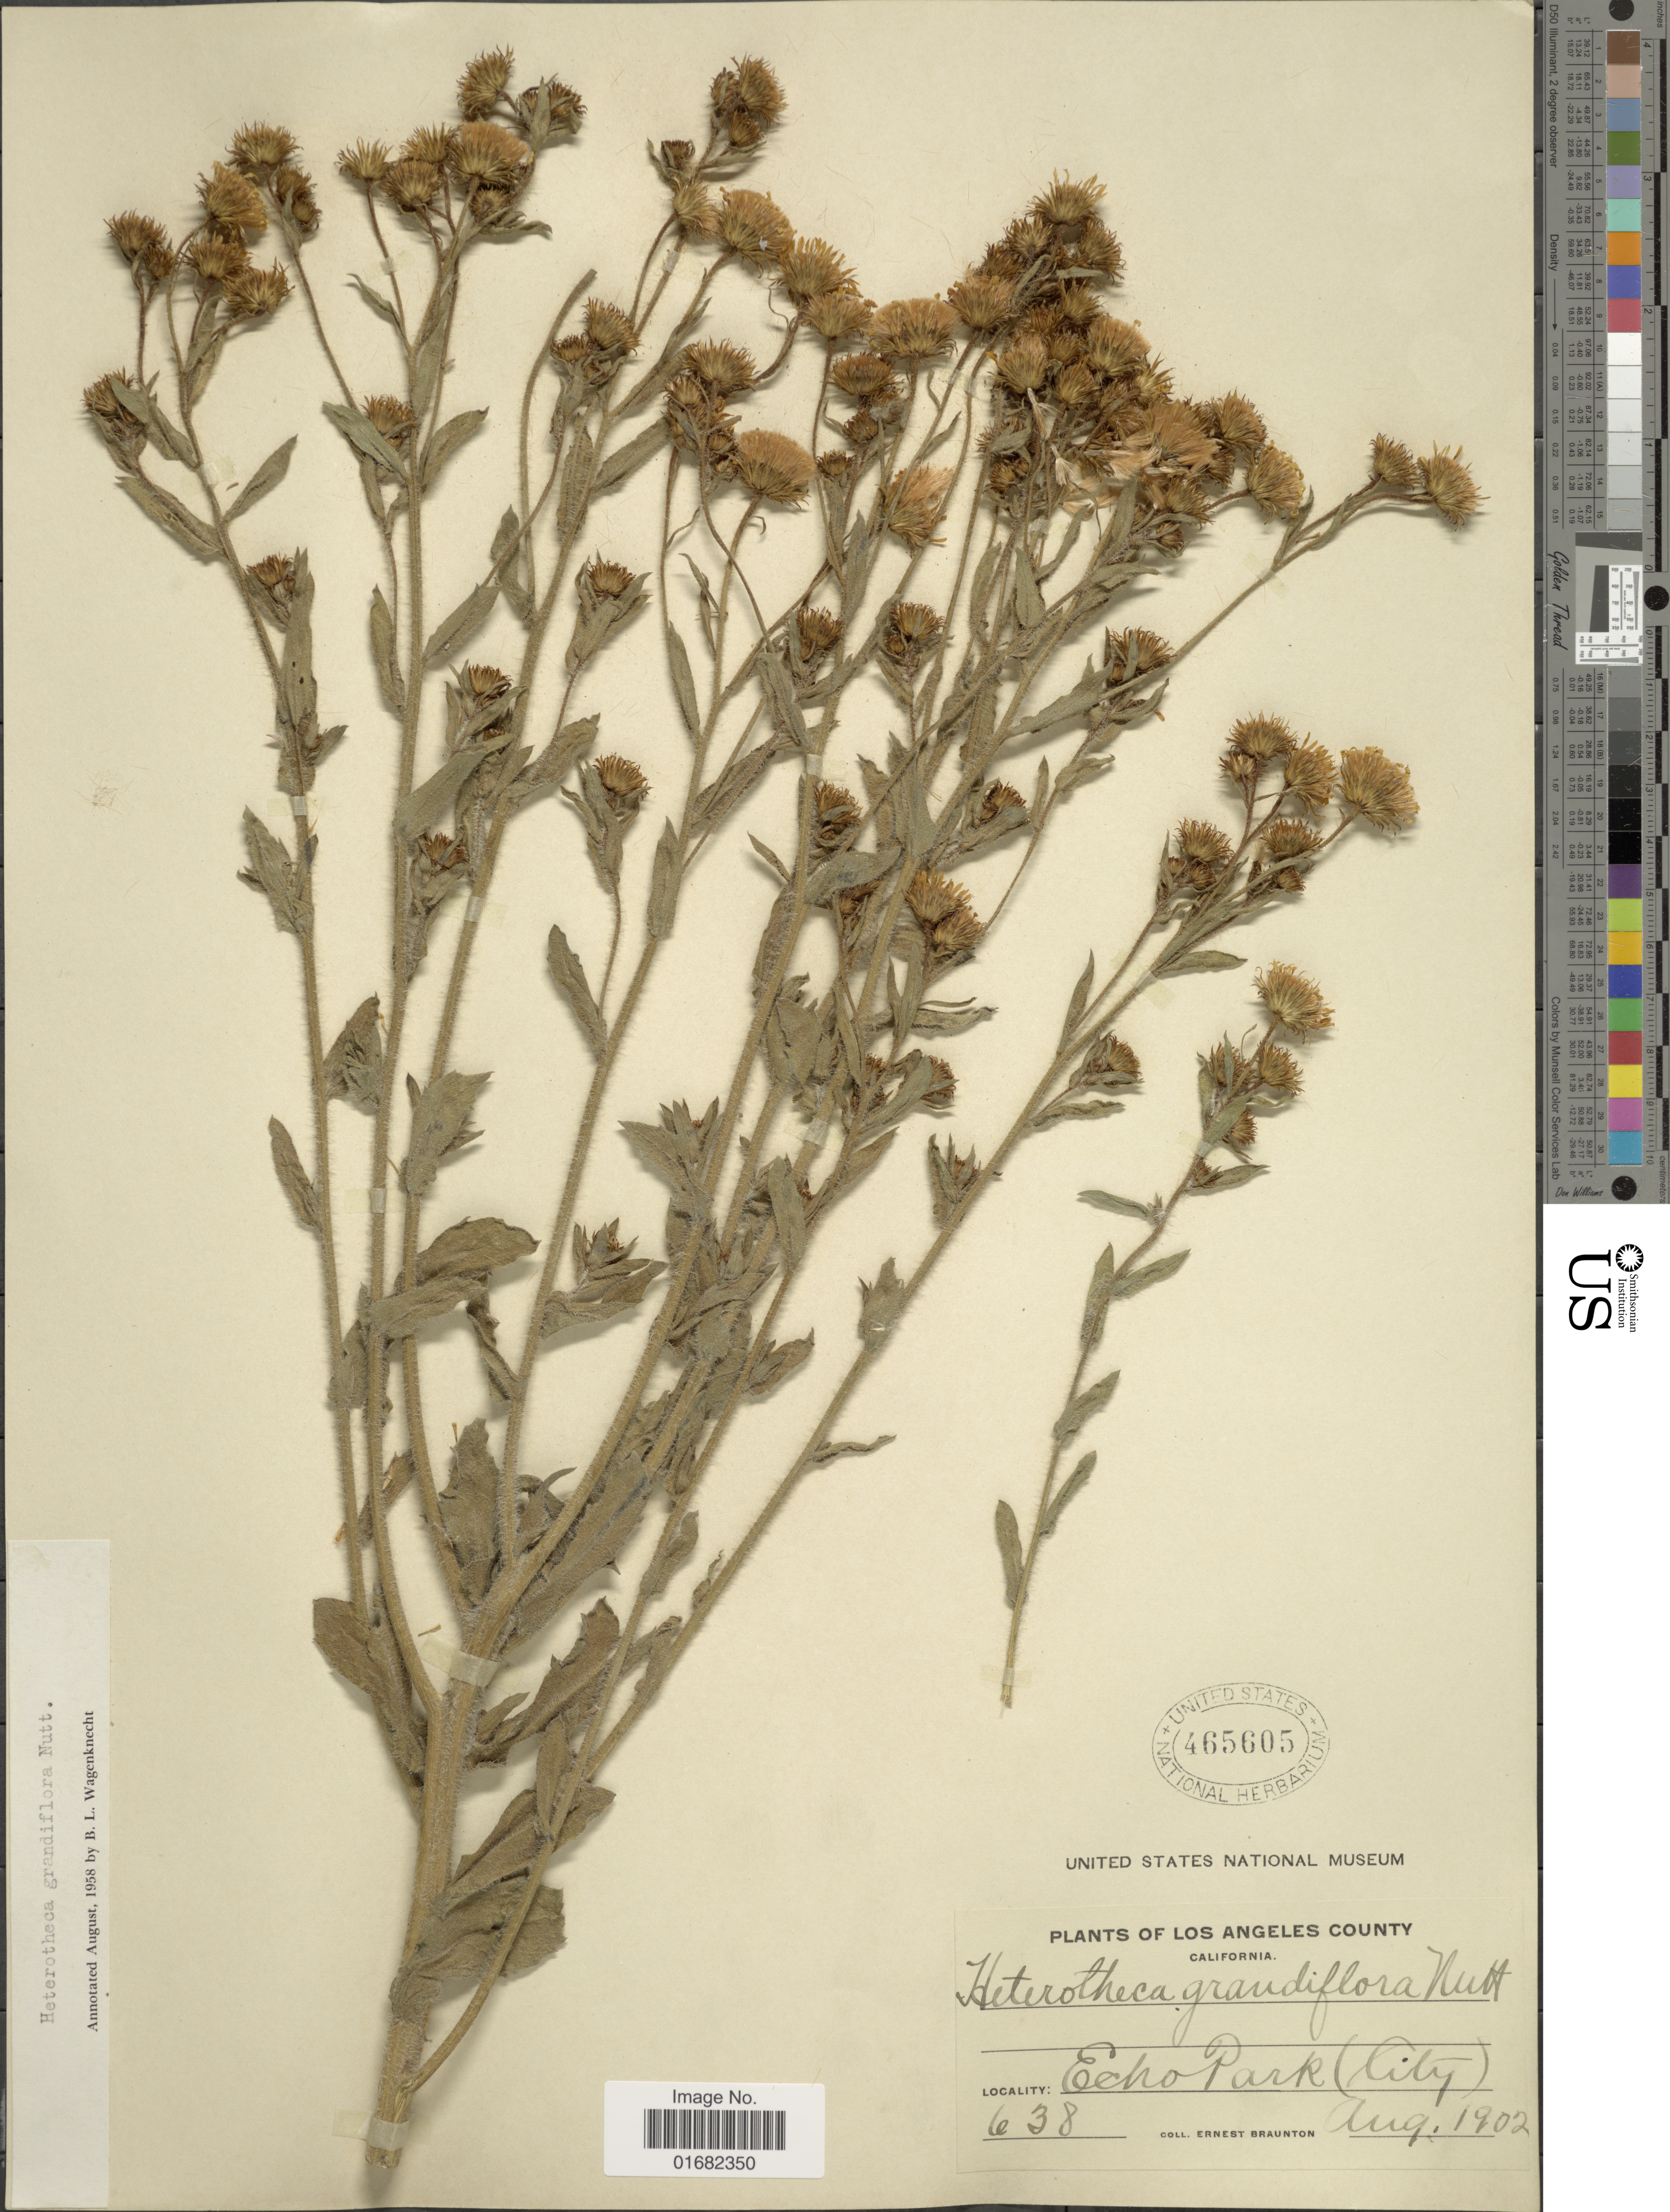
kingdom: Plantae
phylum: Tracheophyta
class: Magnoliopsida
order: Asterales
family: Asteraceae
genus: Heterotheca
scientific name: Heterotheca grandiflora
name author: Nutt.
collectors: E. Braunton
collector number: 638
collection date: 1902-08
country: United States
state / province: California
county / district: Los Angeles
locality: Los Angeles County. Echo Park (City)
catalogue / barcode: US 465605